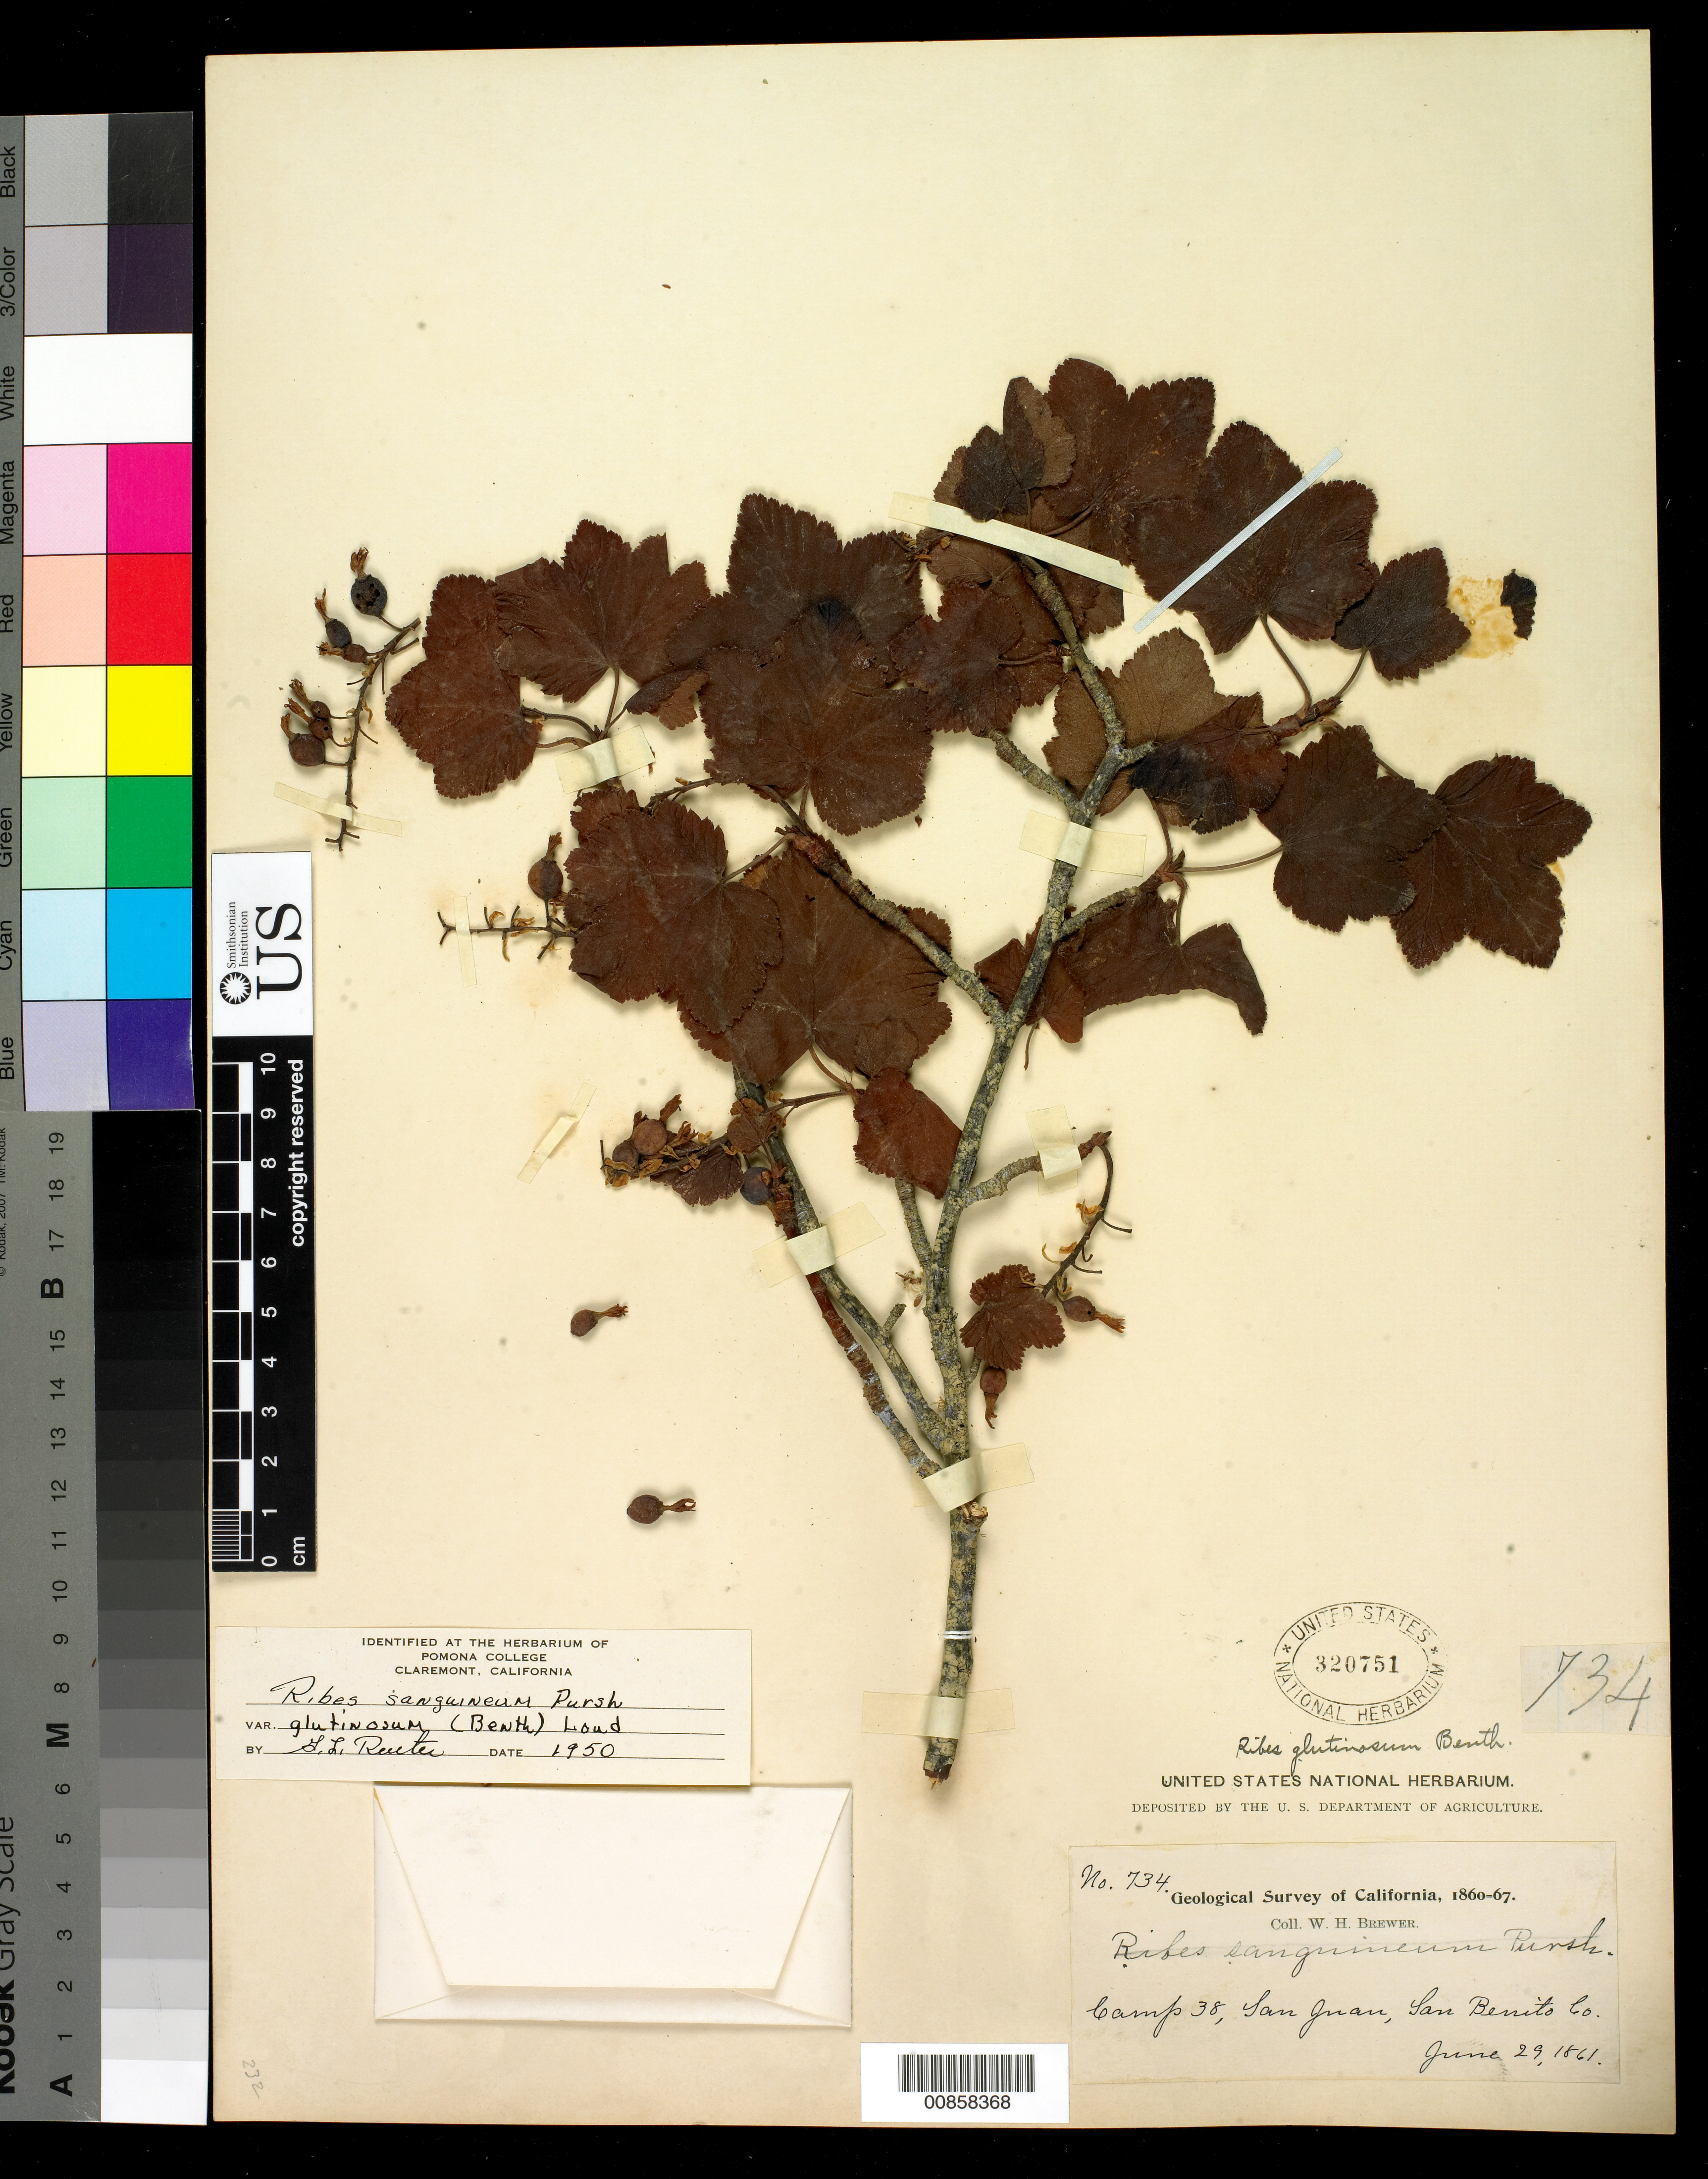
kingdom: Plantae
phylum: Tracheophyta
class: Magnoliopsida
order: Saxifragales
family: Grossulariaceae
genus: Ribes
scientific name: Ribes sanguineum var. glutinosum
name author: (Benth.) Loudon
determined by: Reuter, --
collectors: W. H. Brewer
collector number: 734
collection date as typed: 29 Jun 1861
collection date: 1861-06-29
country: United States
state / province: California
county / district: San Benito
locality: Camp 38, San Juan,San Benito Co.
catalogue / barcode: US 320751